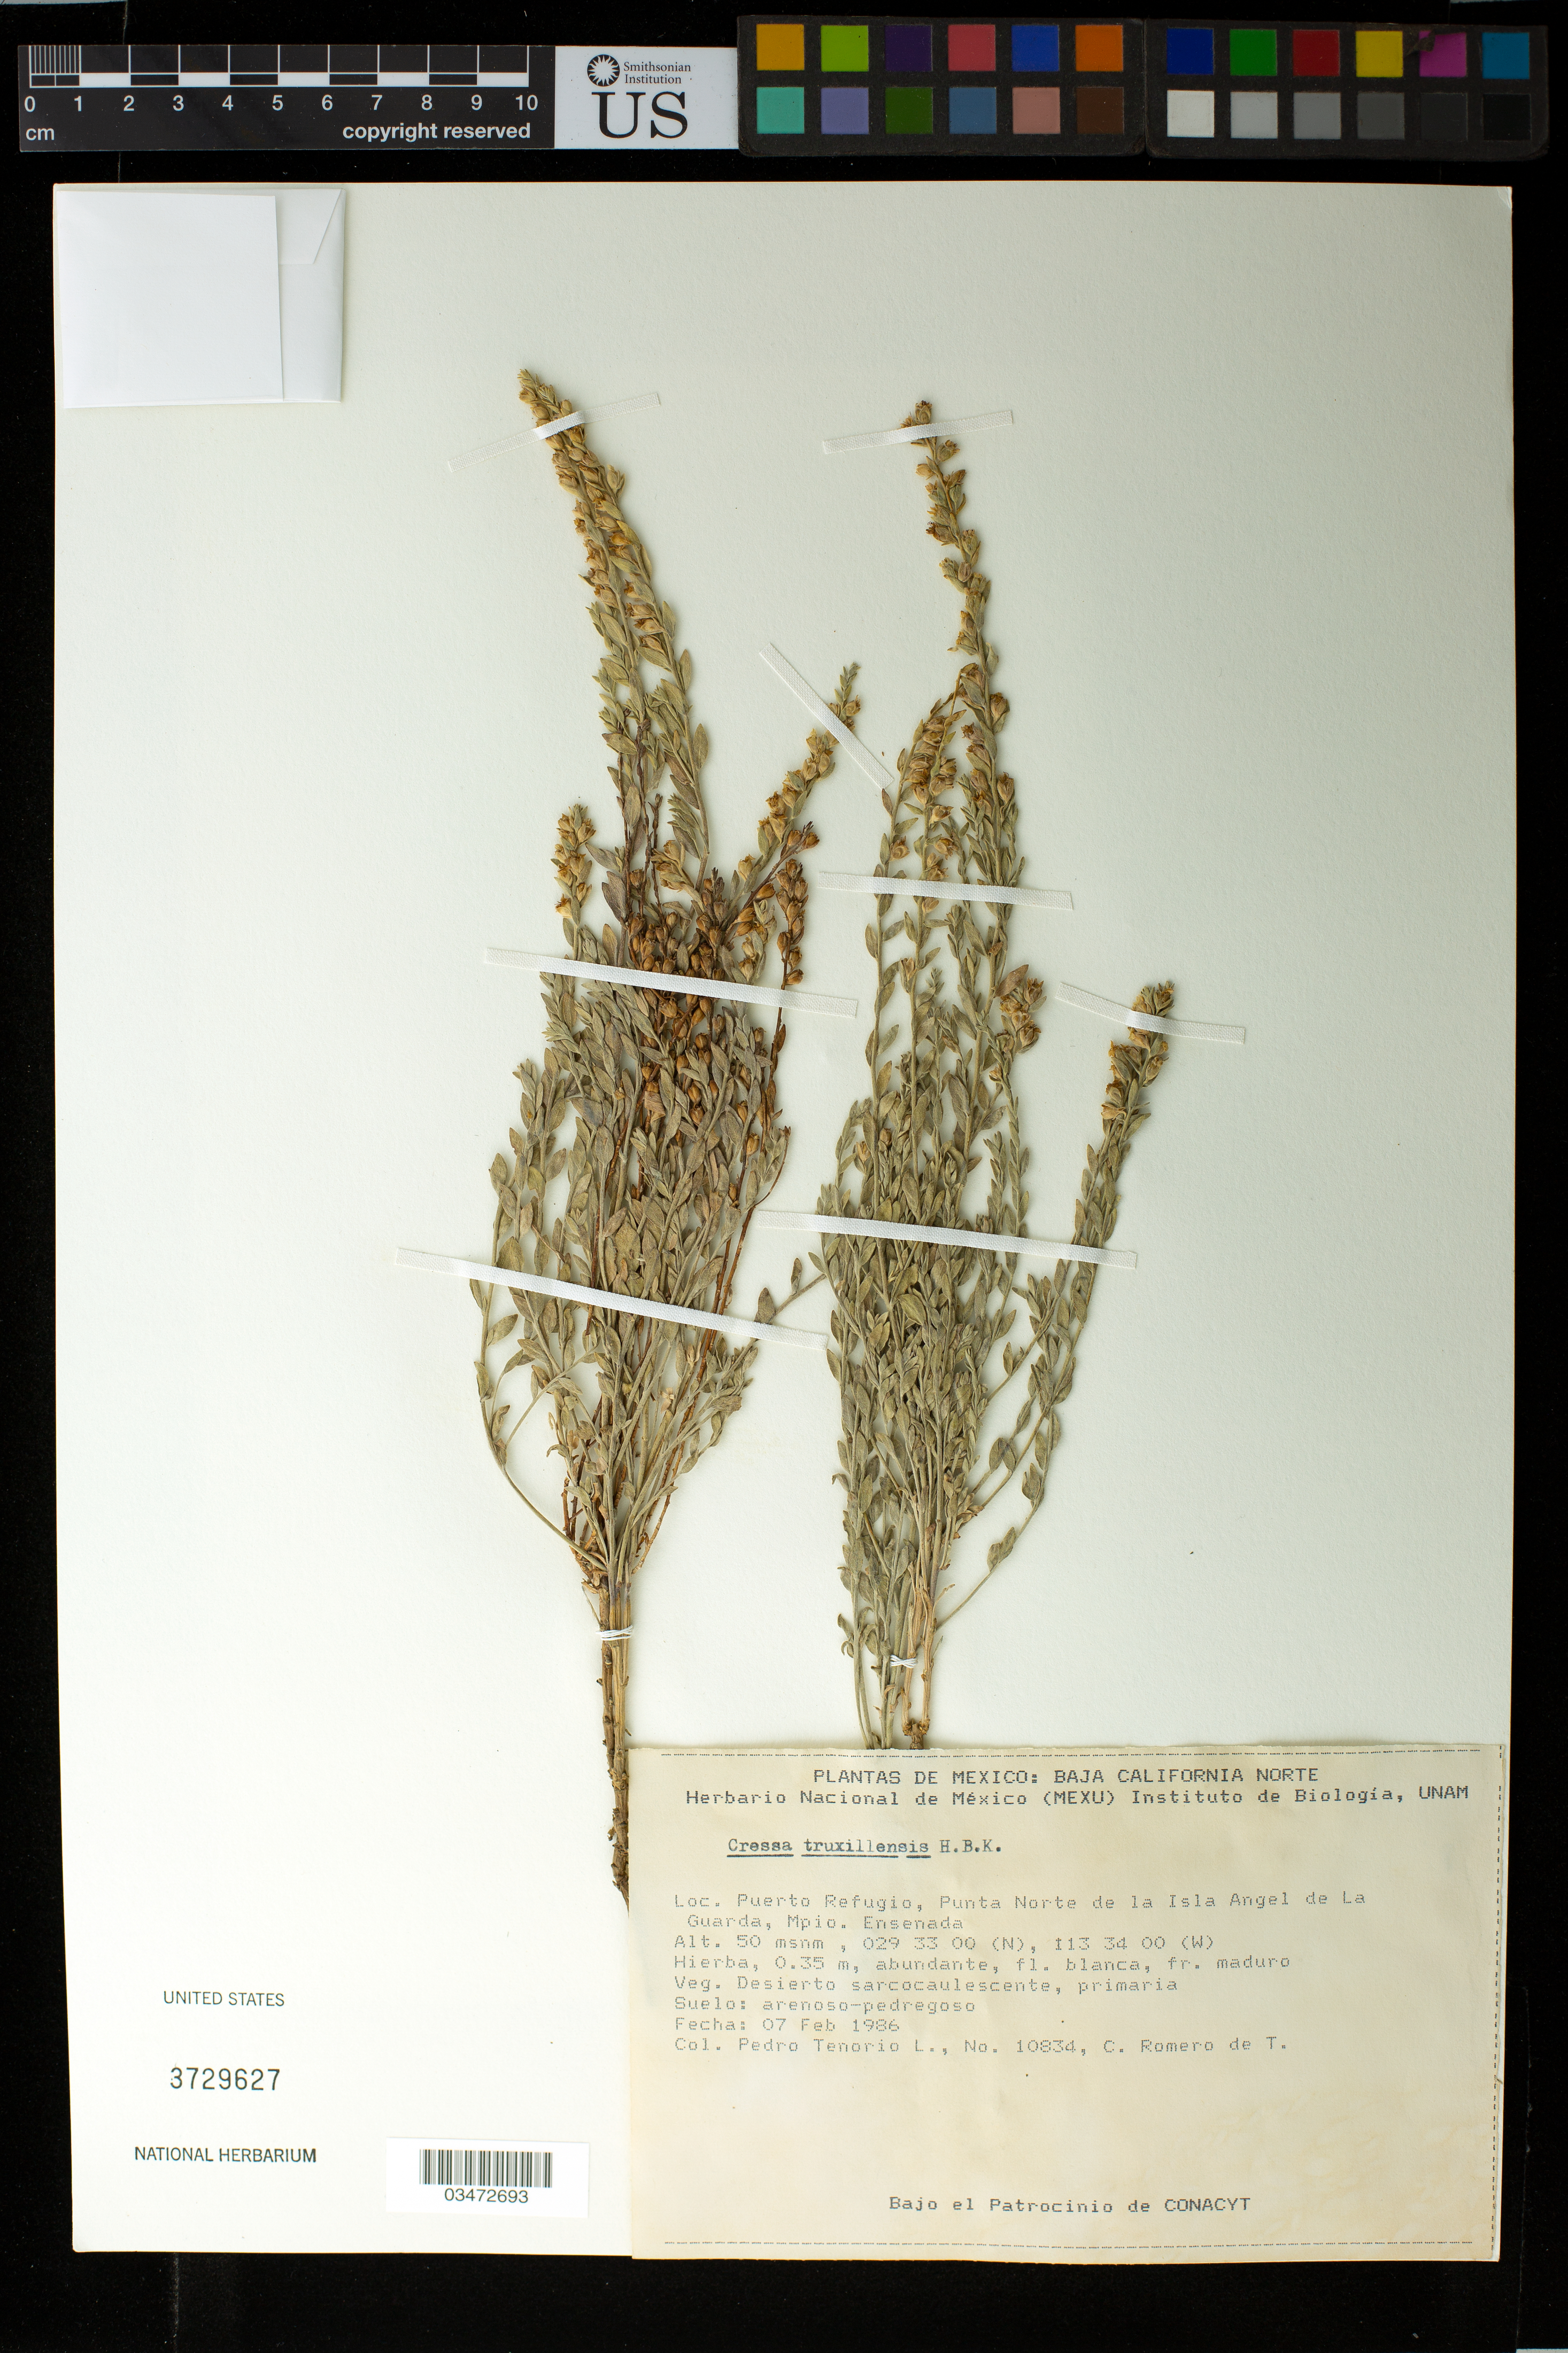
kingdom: Plantae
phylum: Tracheophyta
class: Magnoliopsida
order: Solanales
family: Convolvulaceae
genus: Cressa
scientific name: Cressa truxillensis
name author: Kunth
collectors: P. Tenorio L. & C. Romero de T.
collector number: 10834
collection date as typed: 7 Feb 1986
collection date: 1986-02-07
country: Mexico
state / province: Baja California Norte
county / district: Ensenada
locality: Puerto Refugio, Punta Norte de la Isla Angel de La Guarda.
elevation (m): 50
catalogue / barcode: US 3729627